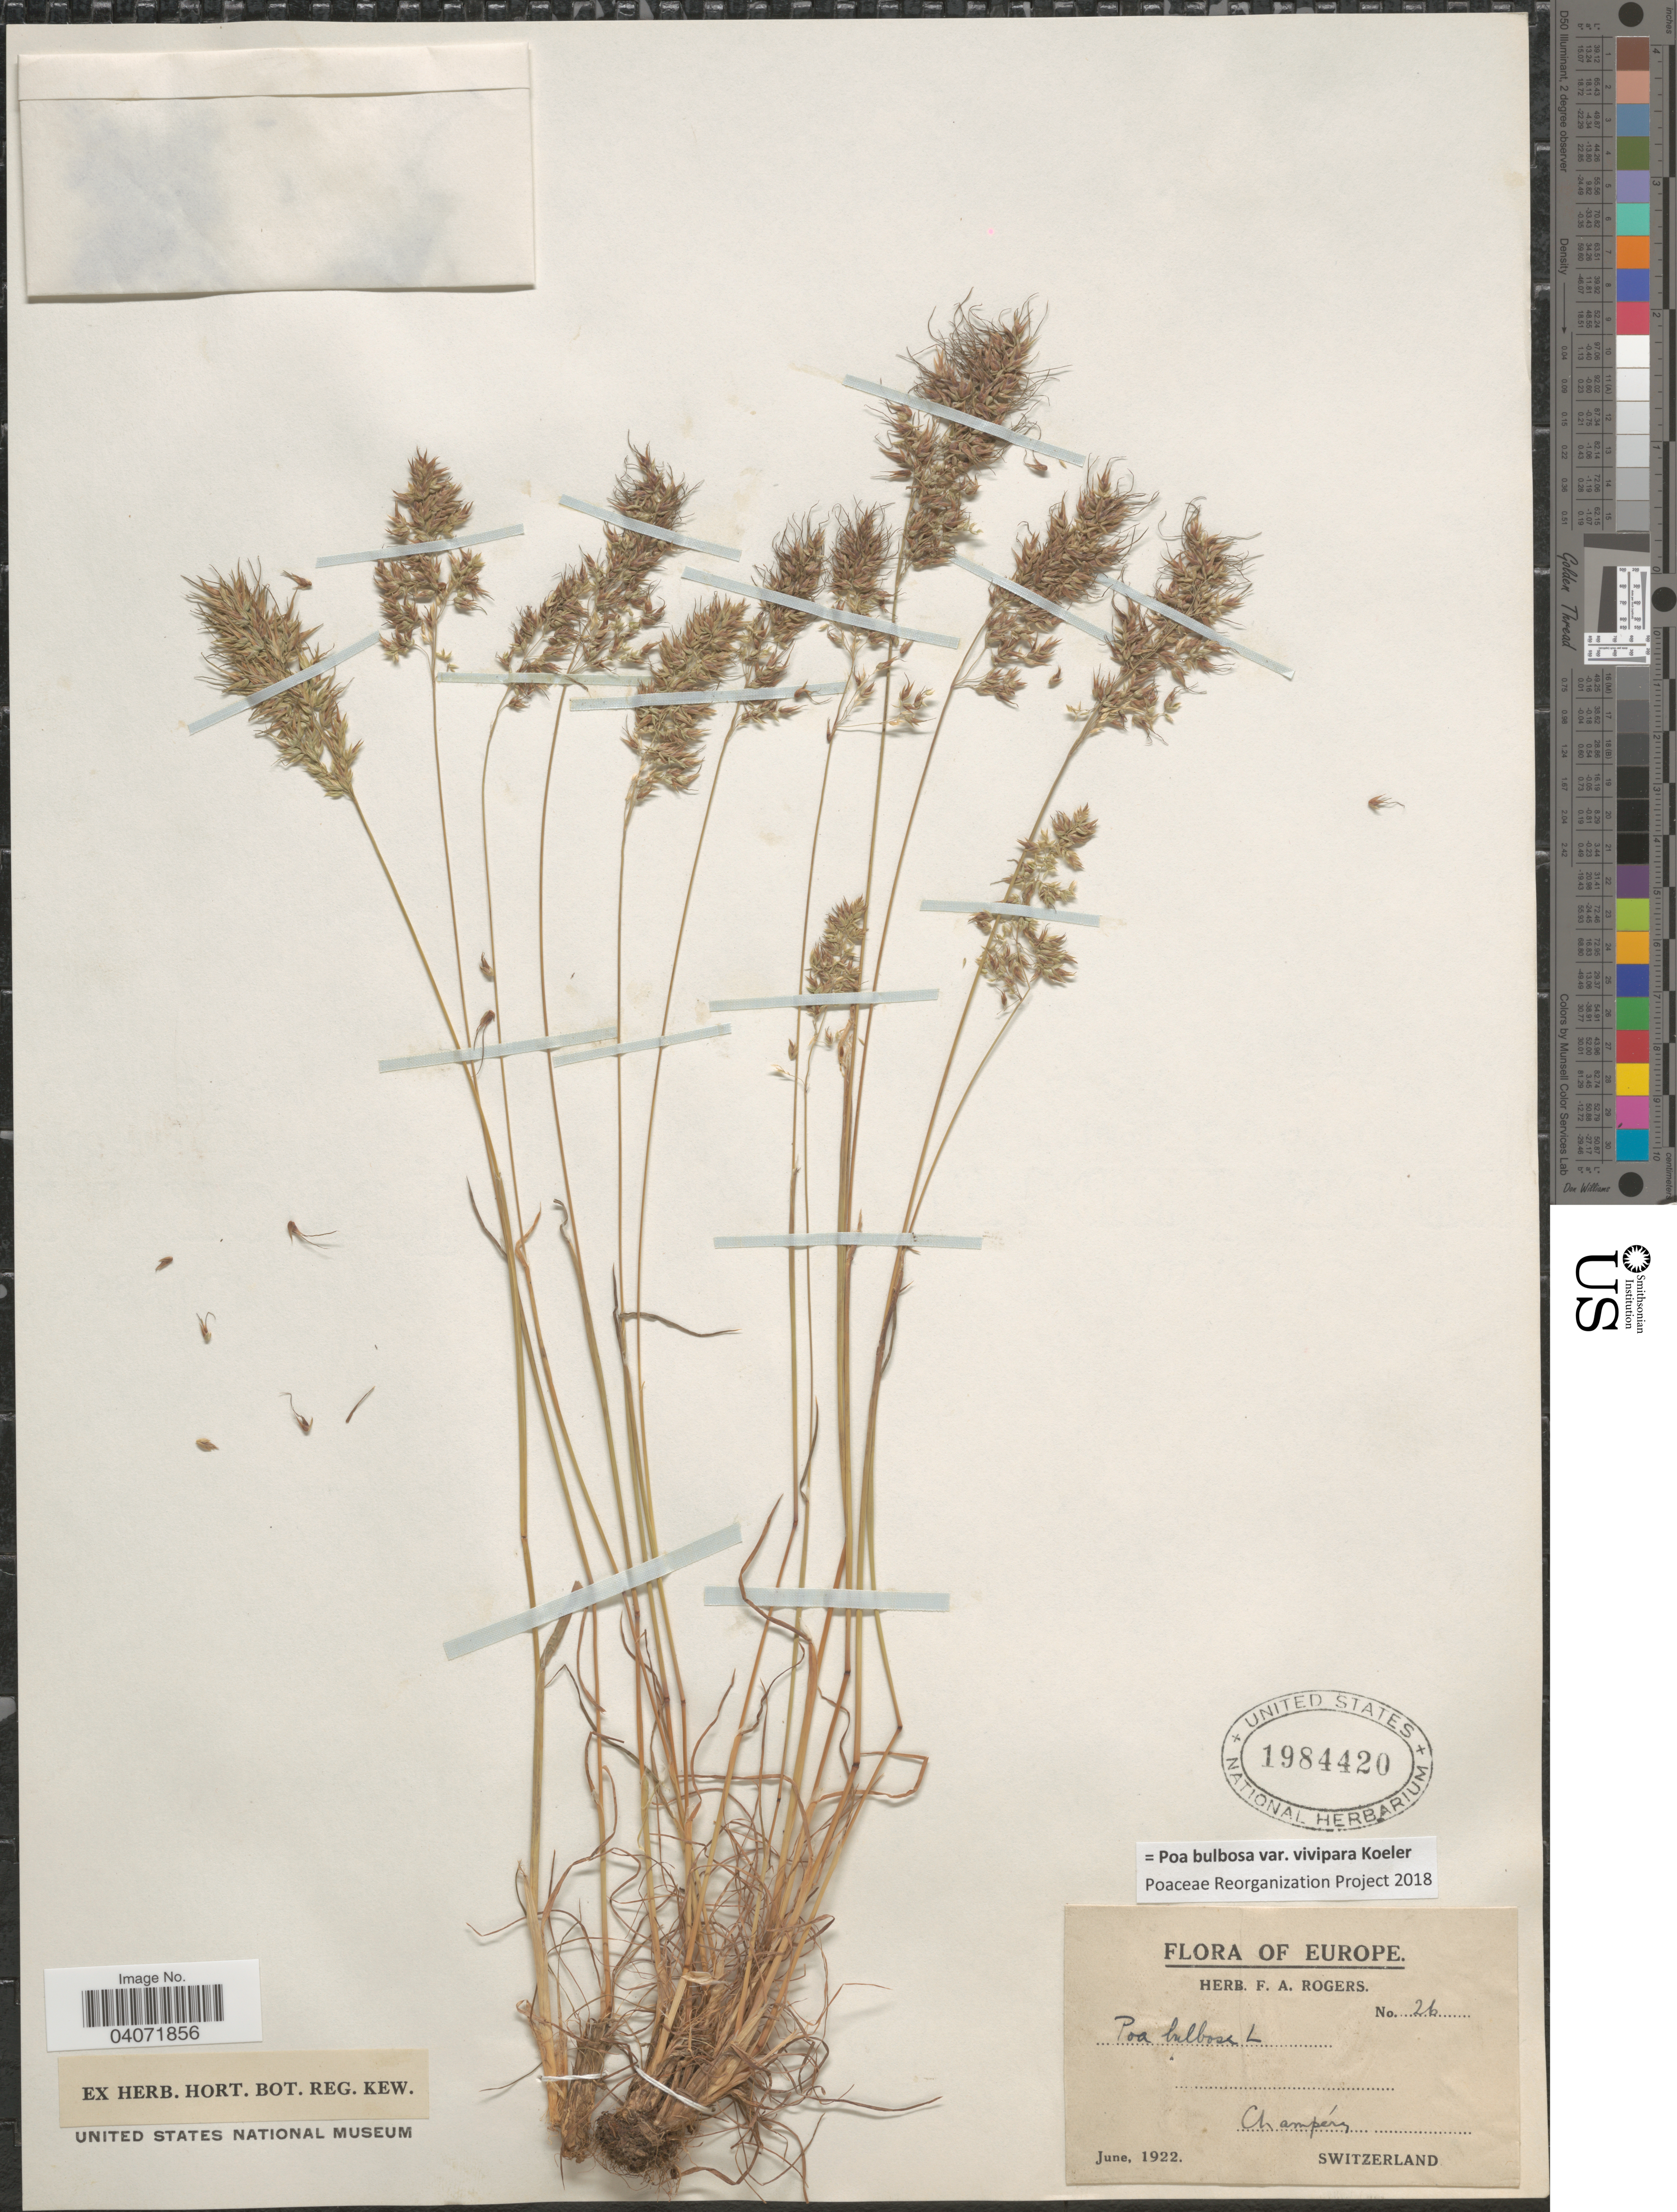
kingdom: Plantae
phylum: Tracheophyta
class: Liliopsida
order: Poales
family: Poaceae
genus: Poa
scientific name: Poa bulbosa subsp. bulbosa var. vivipara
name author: Koeler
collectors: ex herb. F. A. Rogers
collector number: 26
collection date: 1922-06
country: Switzerland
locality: Champéry.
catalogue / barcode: US 1984420